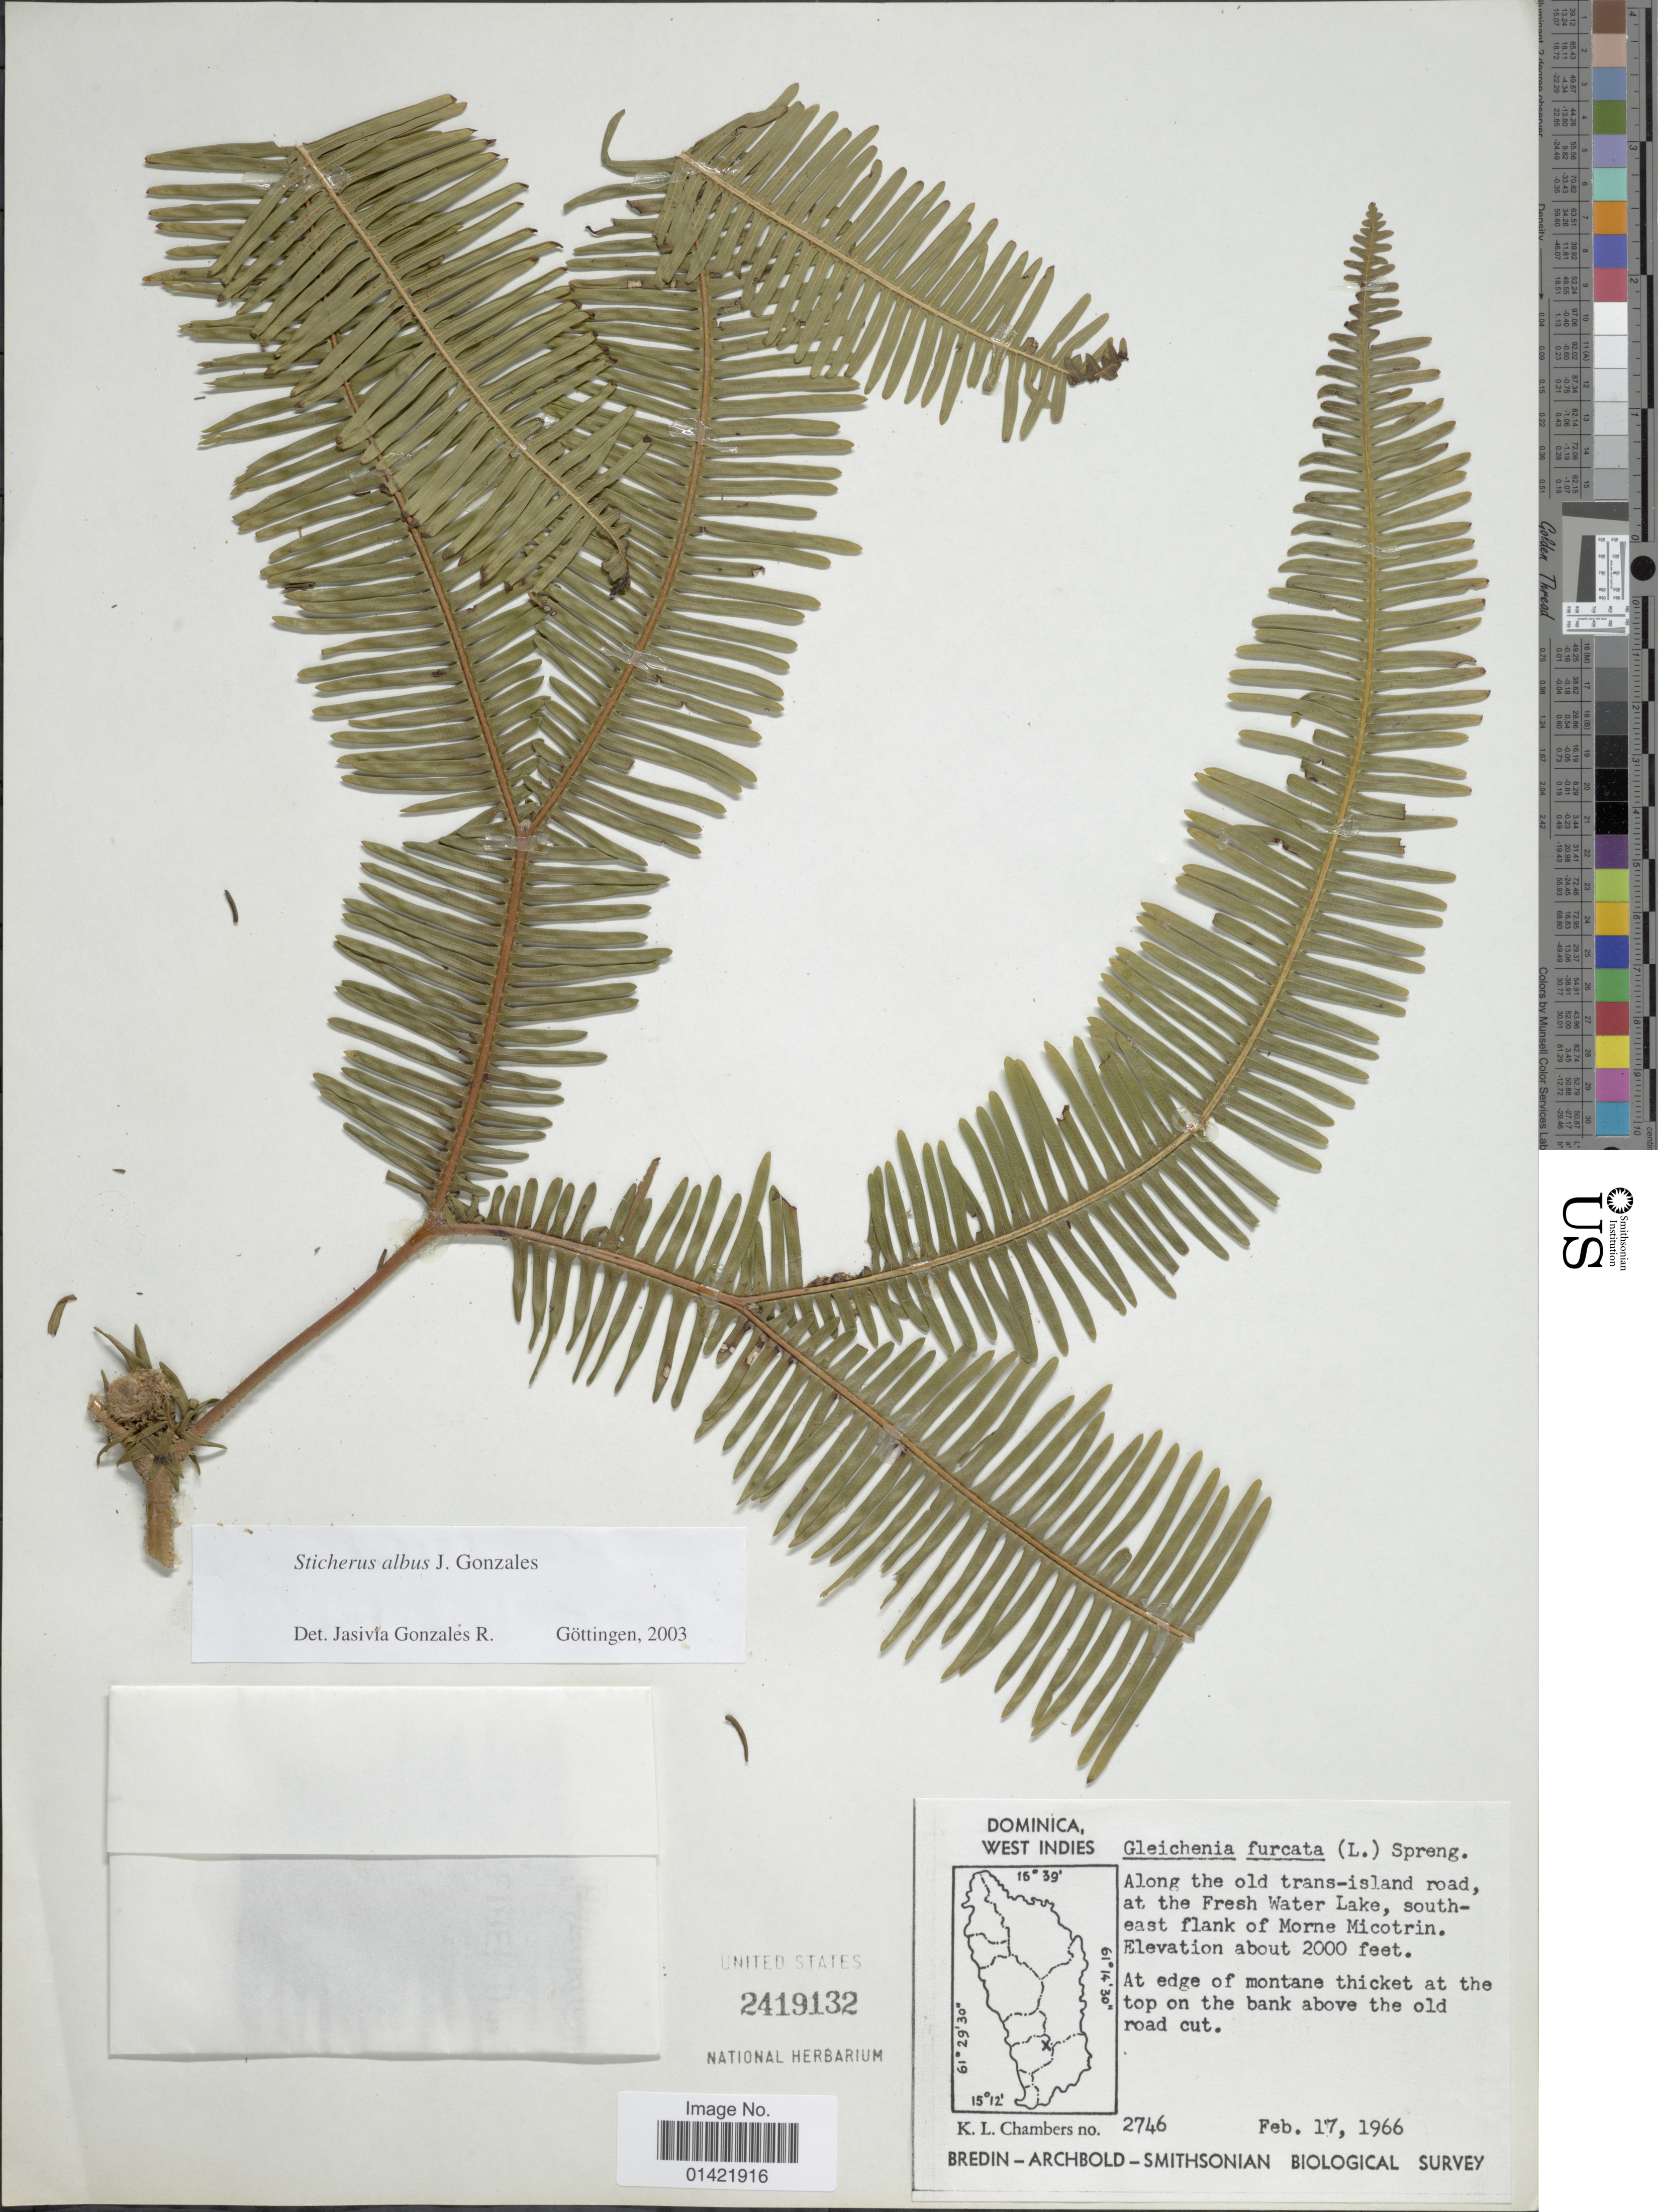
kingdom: Plantae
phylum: Tracheophyta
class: Polypodiopsida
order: Gleicheniales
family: Gleicheniaceae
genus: Sticherus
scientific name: Sticherus albus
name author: J. Gonzales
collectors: K. Chambers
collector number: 2746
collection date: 1966-02-17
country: Dominica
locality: West Indies. Along the old trans-island road, at the Fresh Water Lake, south-east flank of Morne Micotrin.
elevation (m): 610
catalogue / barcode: US 2419132